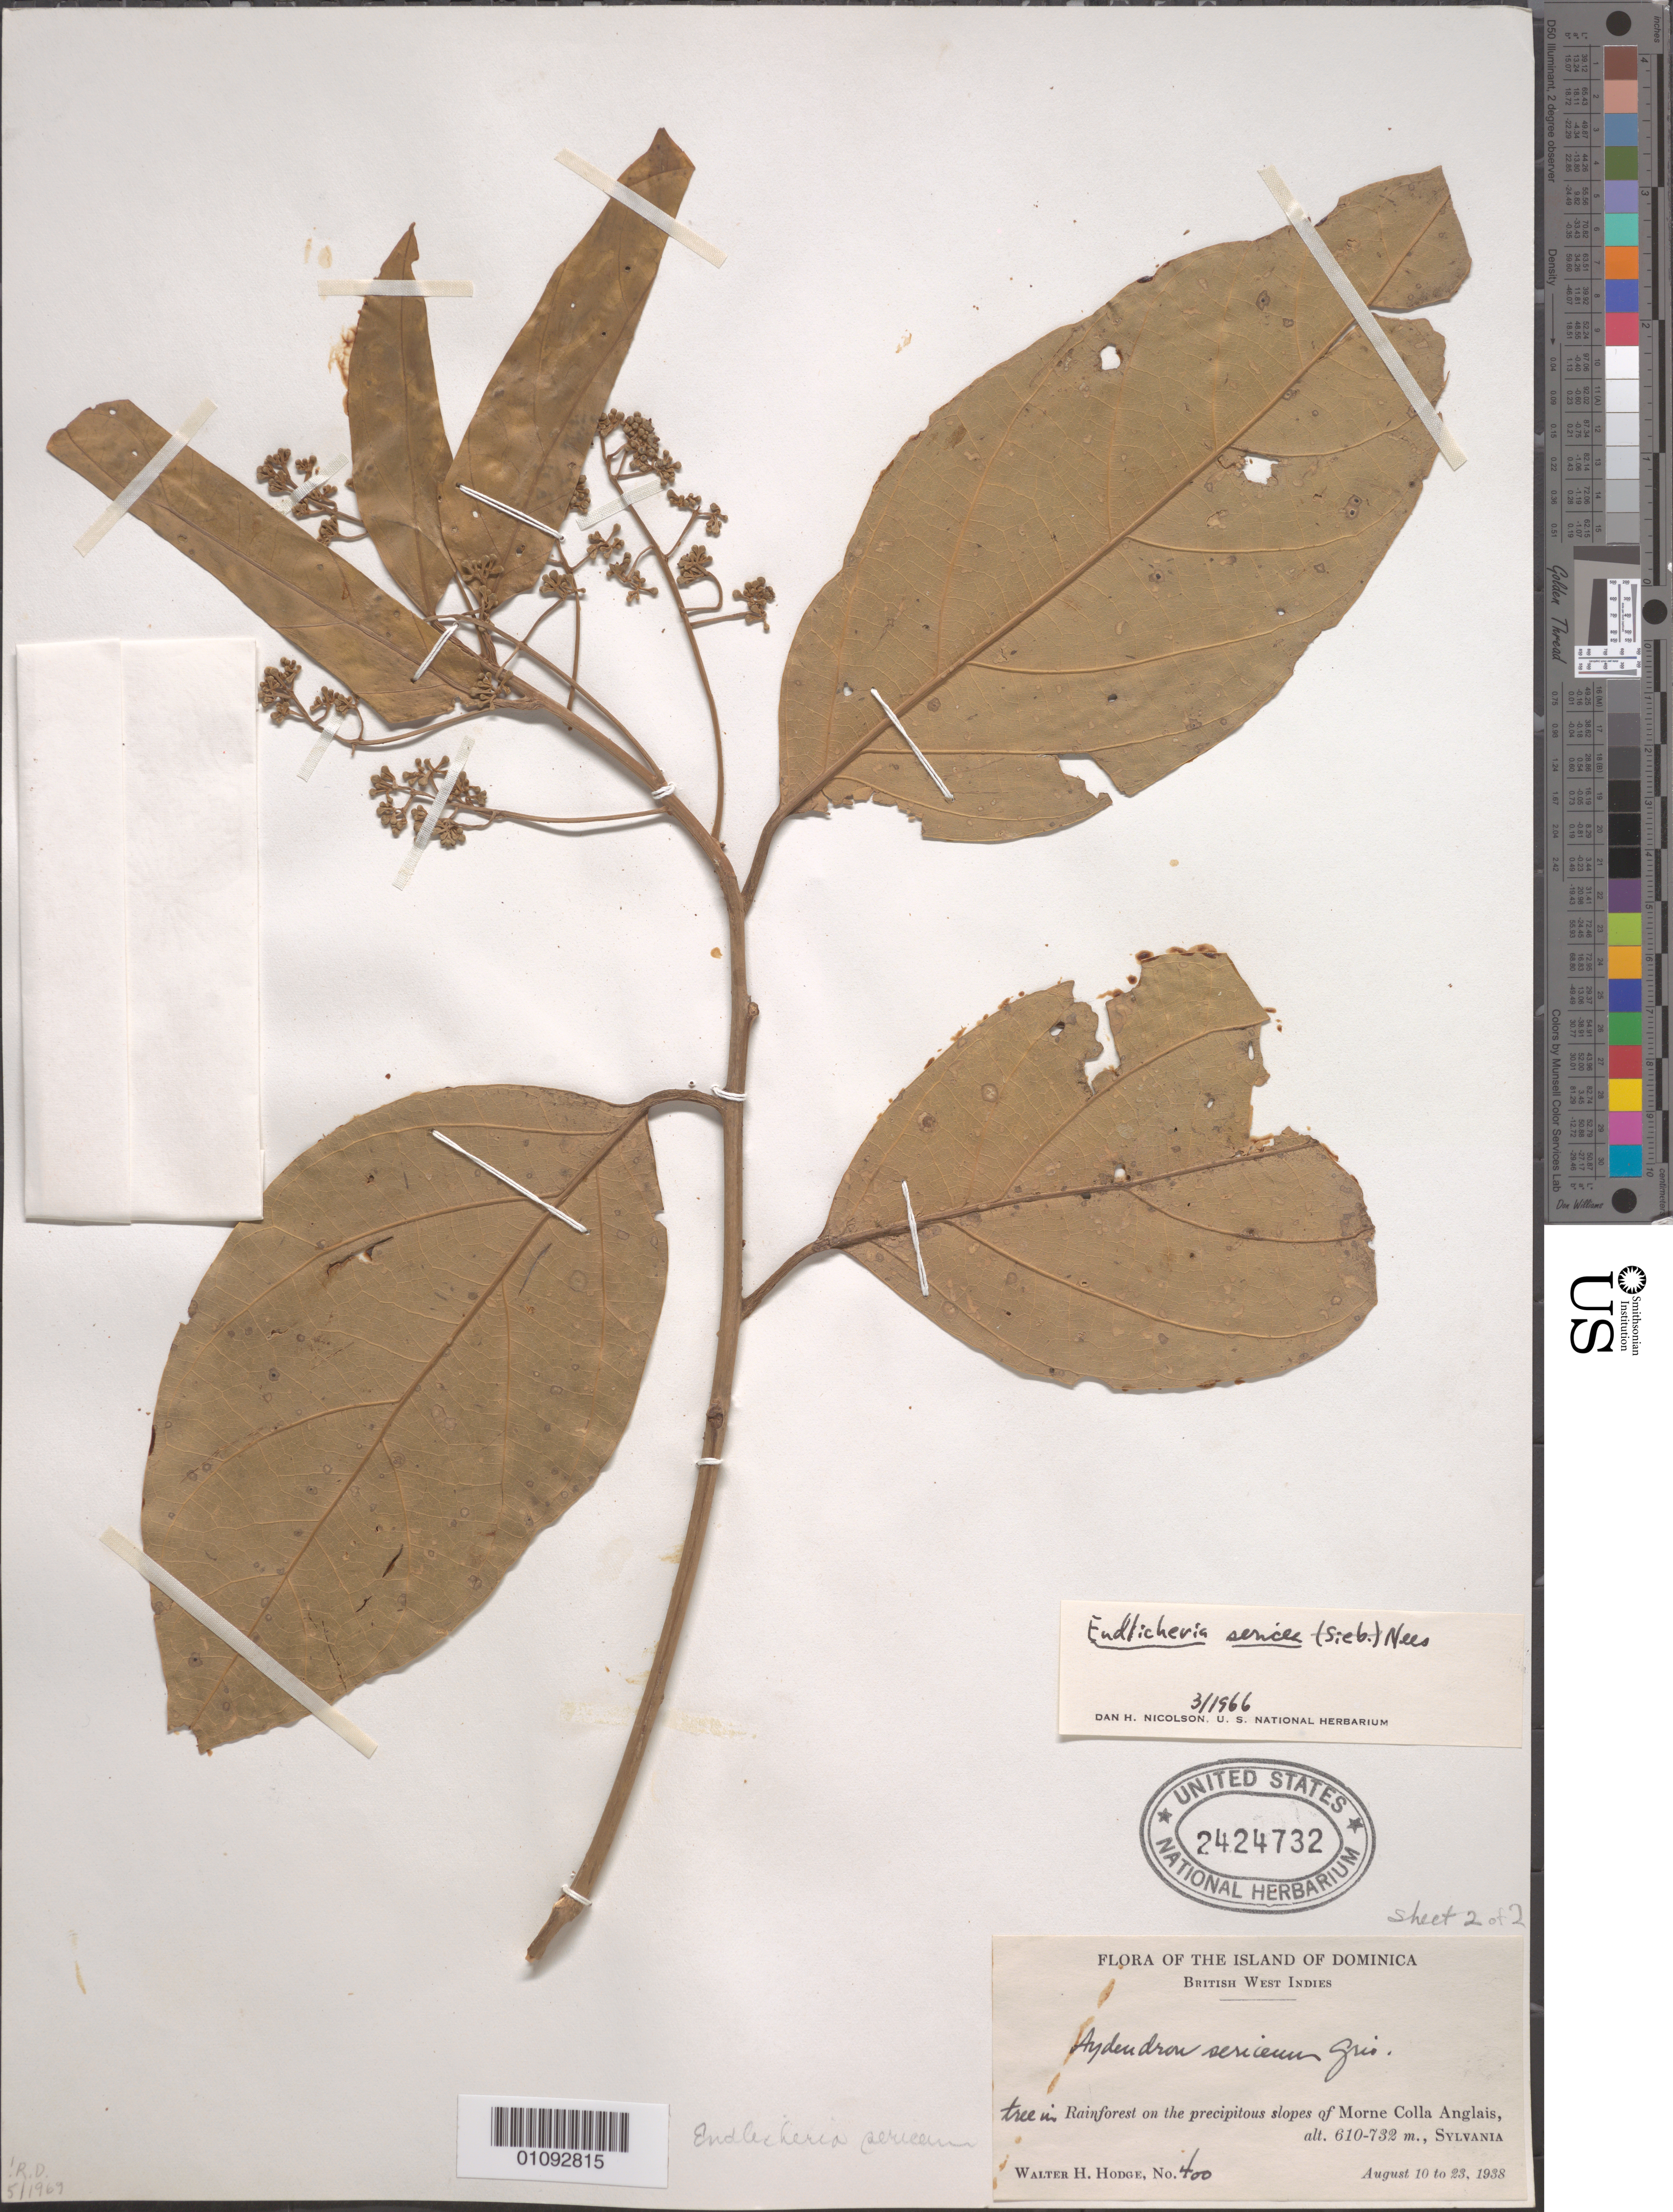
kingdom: Plantae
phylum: Tracheophyta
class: Magnoliopsida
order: Laurales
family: Lauraceae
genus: Endlicheria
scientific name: Endlicheria sericea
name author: Nees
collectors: W. Hodge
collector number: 400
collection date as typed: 10 Aug 1938 to 23 Aug 1938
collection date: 1938-08-10/1938-08-23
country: Dominica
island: Dominica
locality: Rainforest on the slopes of Morne Colla Anglais.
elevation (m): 610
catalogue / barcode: US 2424732